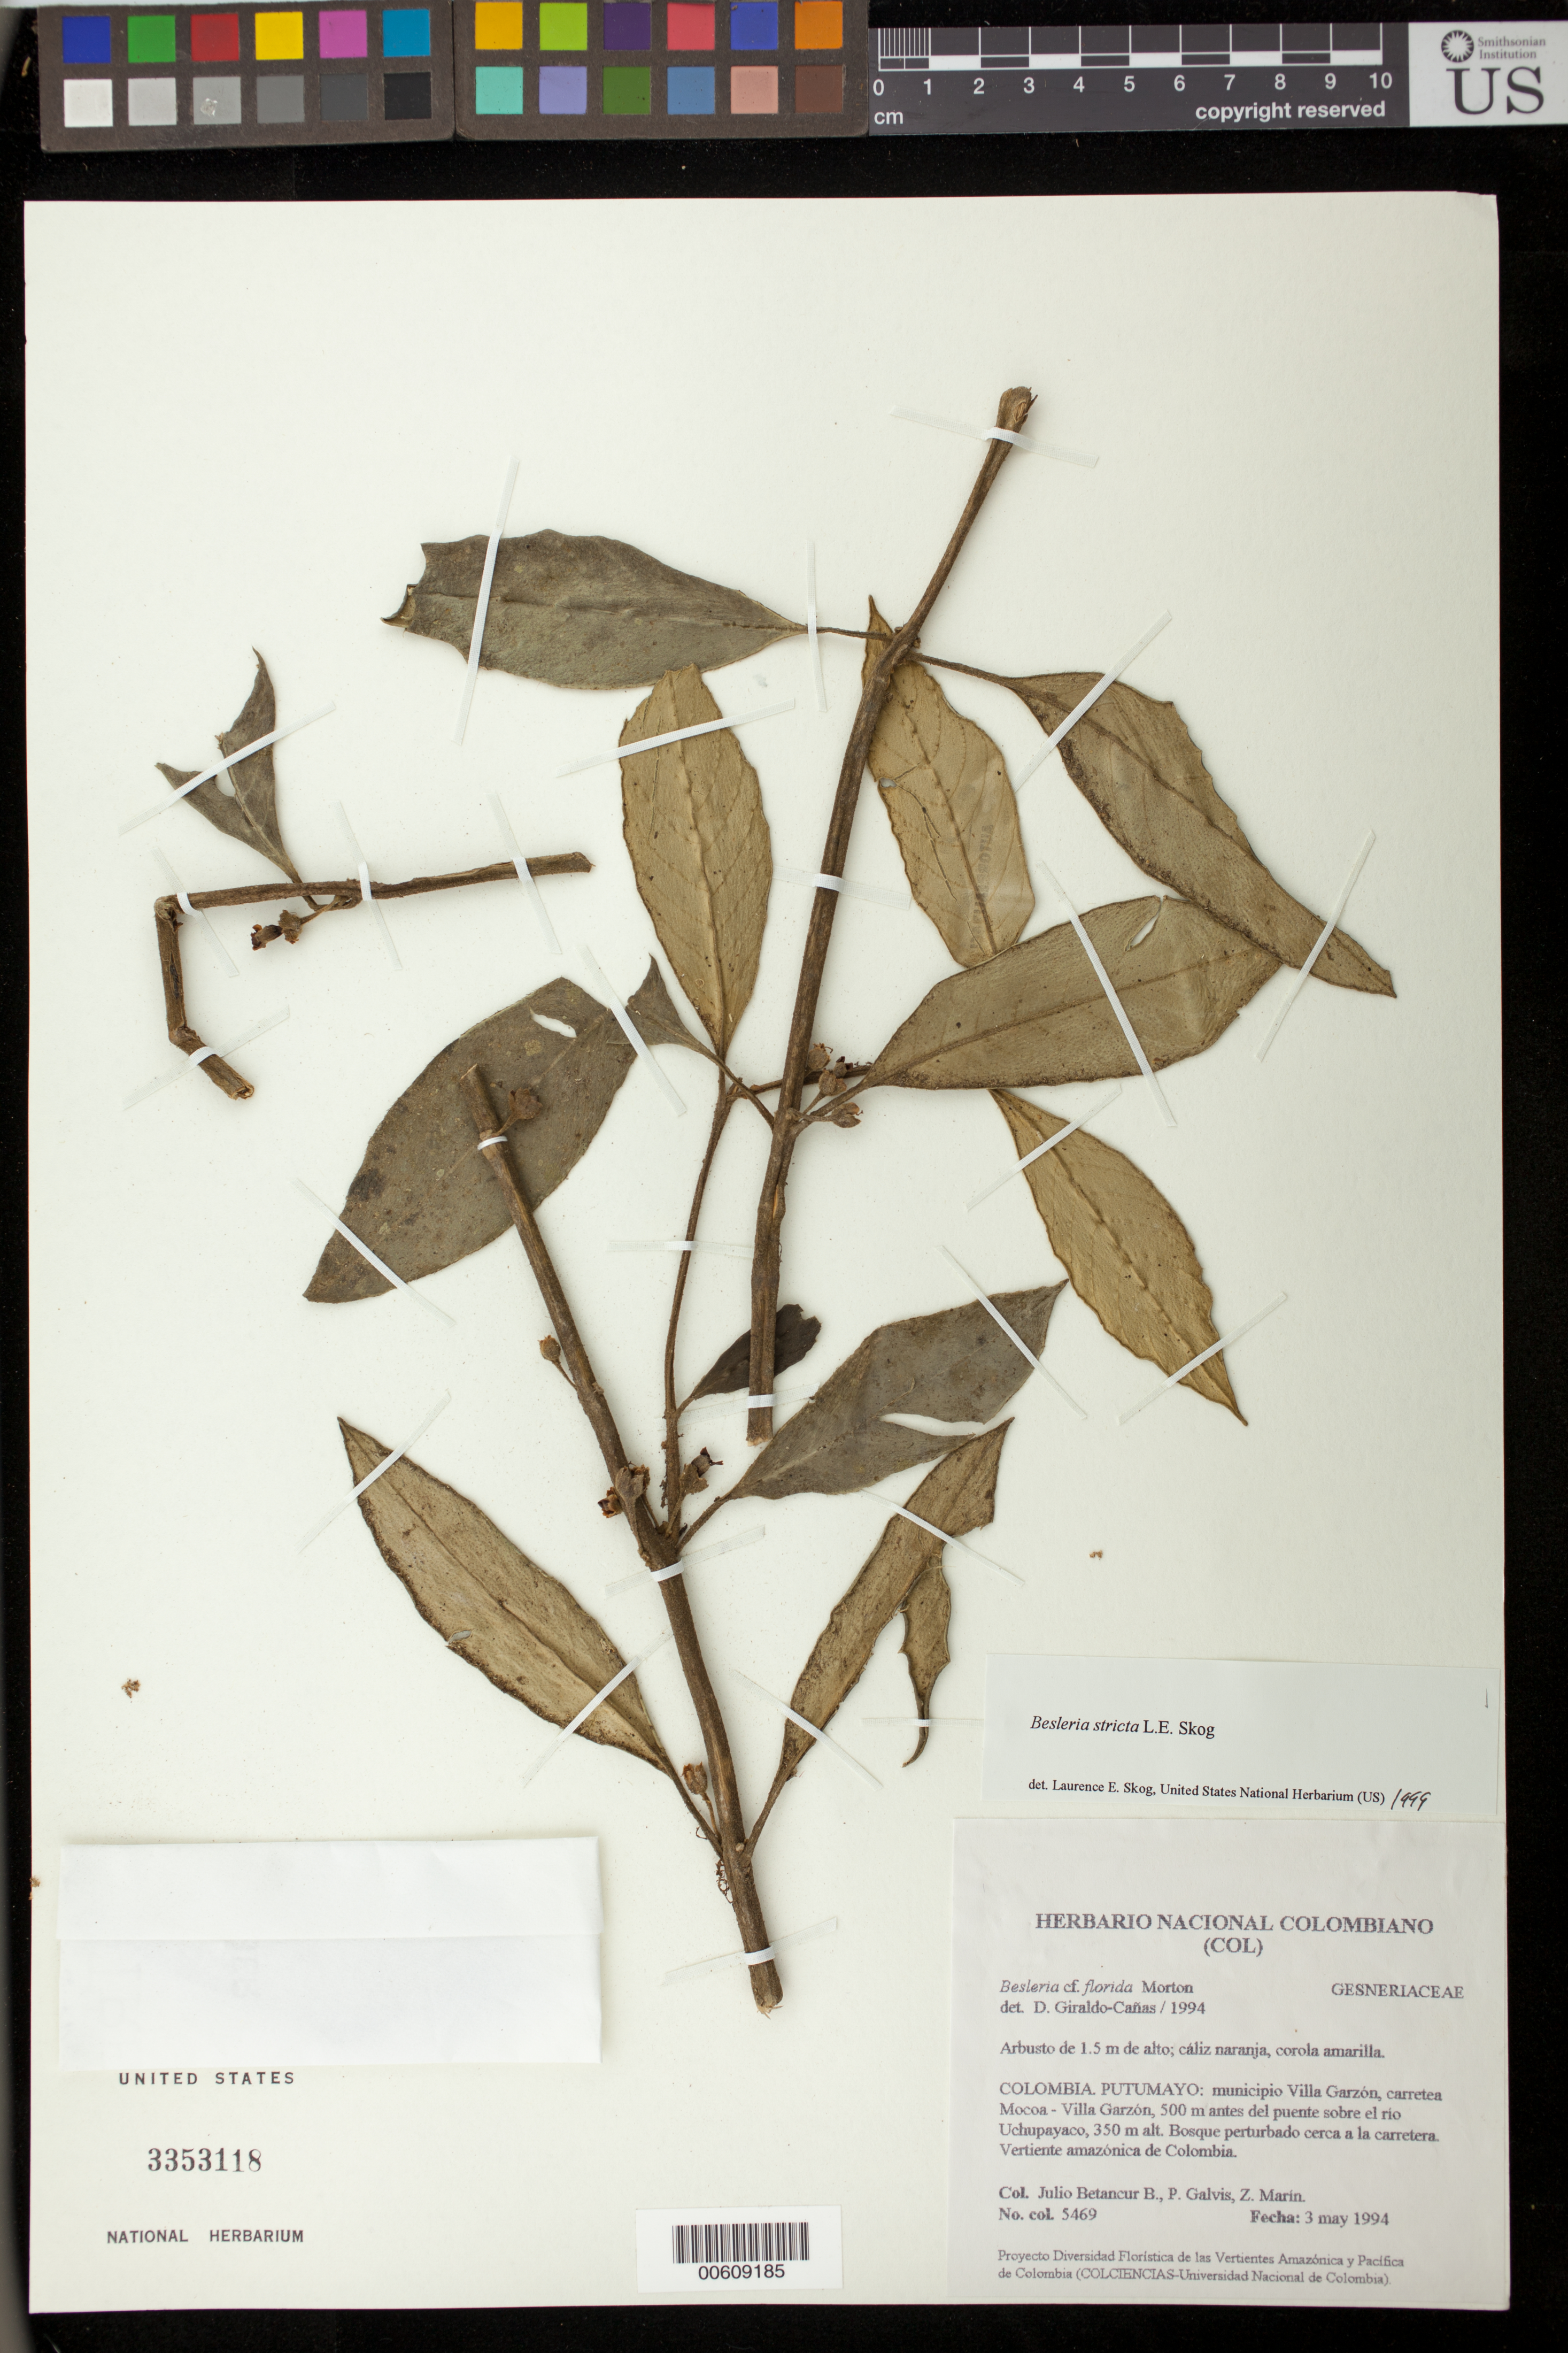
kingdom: Plantae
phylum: Tracheophyta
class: Magnoliopsida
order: Lamiales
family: Gesneriaceae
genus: Besleria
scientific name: Besleria stricta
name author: L.E. Skog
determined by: Skog, Laurence E.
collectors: J. Betancur-B., P. Galvis & Z. Marin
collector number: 5469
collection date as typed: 03 May 1994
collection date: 1994-05-03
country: Colombia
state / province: Putumayo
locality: Mpio. Villa Garzón, carretera Mocoa - Villa Garzón, 500 m antes del puente sobre el rio Uchupayaco, vertiente amazónica de Colombia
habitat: Bosque perturbao cerca a la carretera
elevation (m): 350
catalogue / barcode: US 3353118